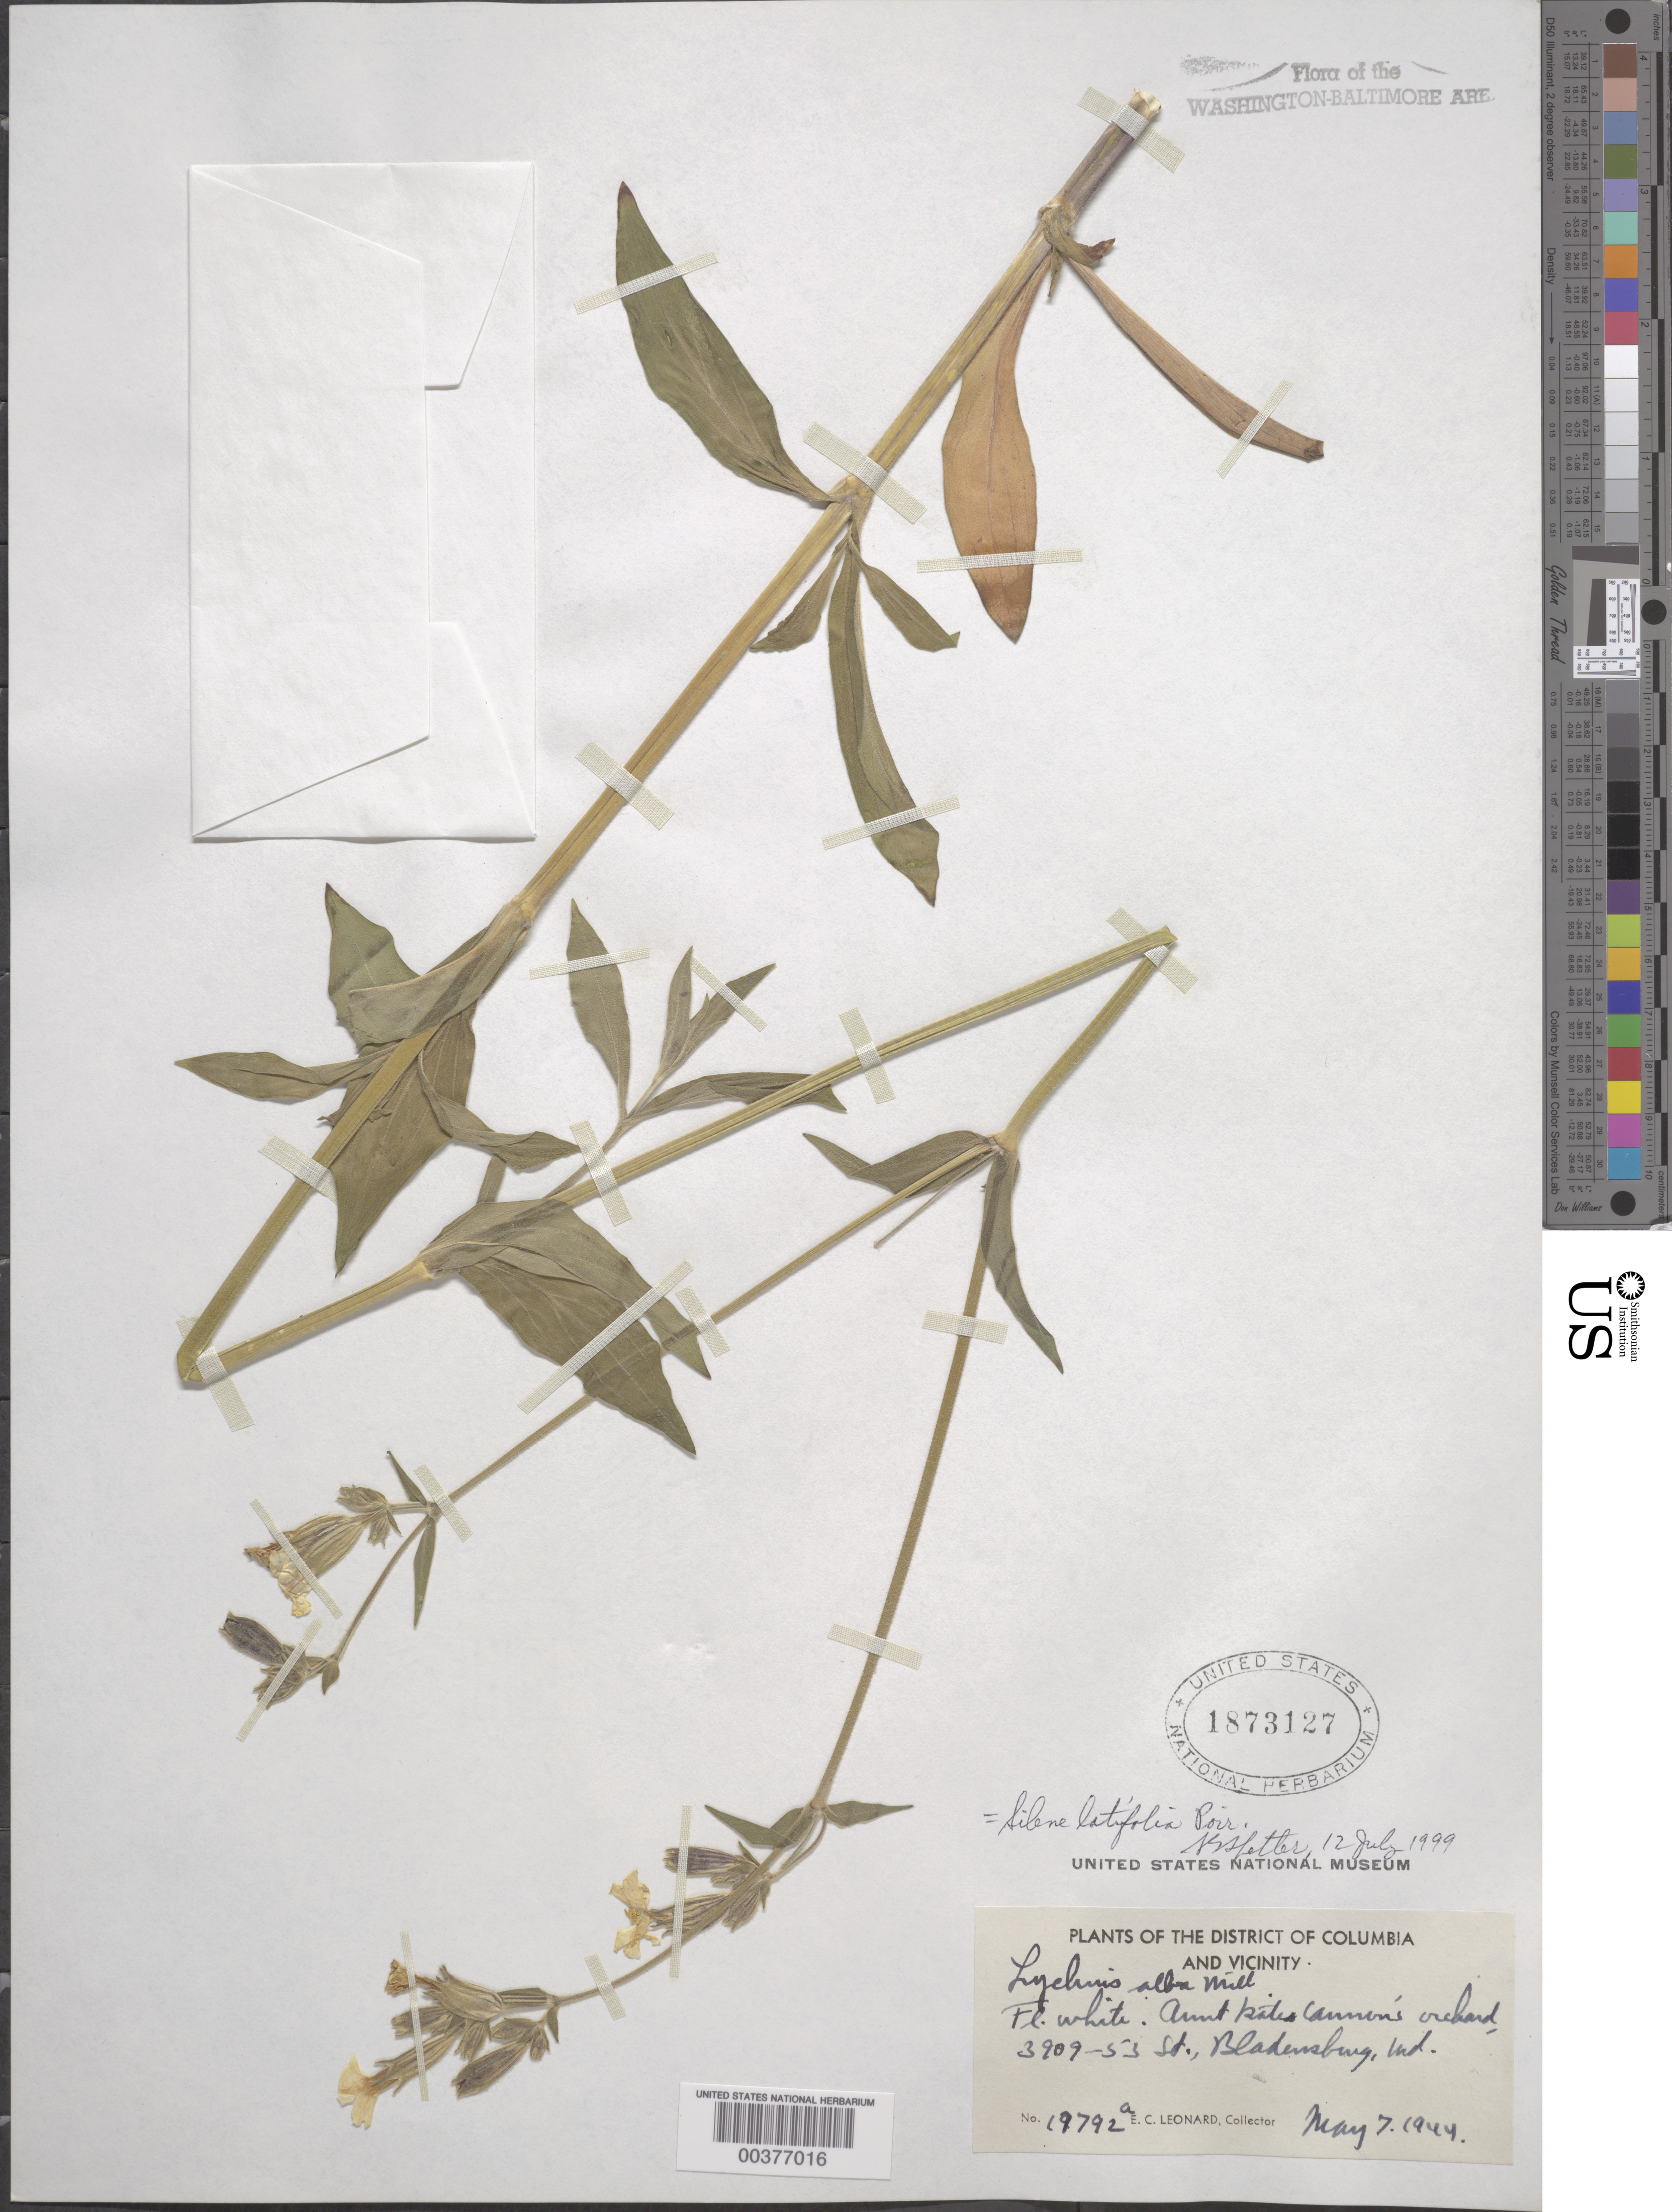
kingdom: Plantae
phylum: Tracheophyta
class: Magnoliopsida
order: Caryophyllales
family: Caryophyllaceae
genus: Silene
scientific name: Silene latifolia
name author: Poir.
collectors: E. C. Leonard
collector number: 19792A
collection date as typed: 07 May 1944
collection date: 1944-05-07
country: United States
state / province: Maryland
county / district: Prince George's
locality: Bladensburg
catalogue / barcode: US 1873127